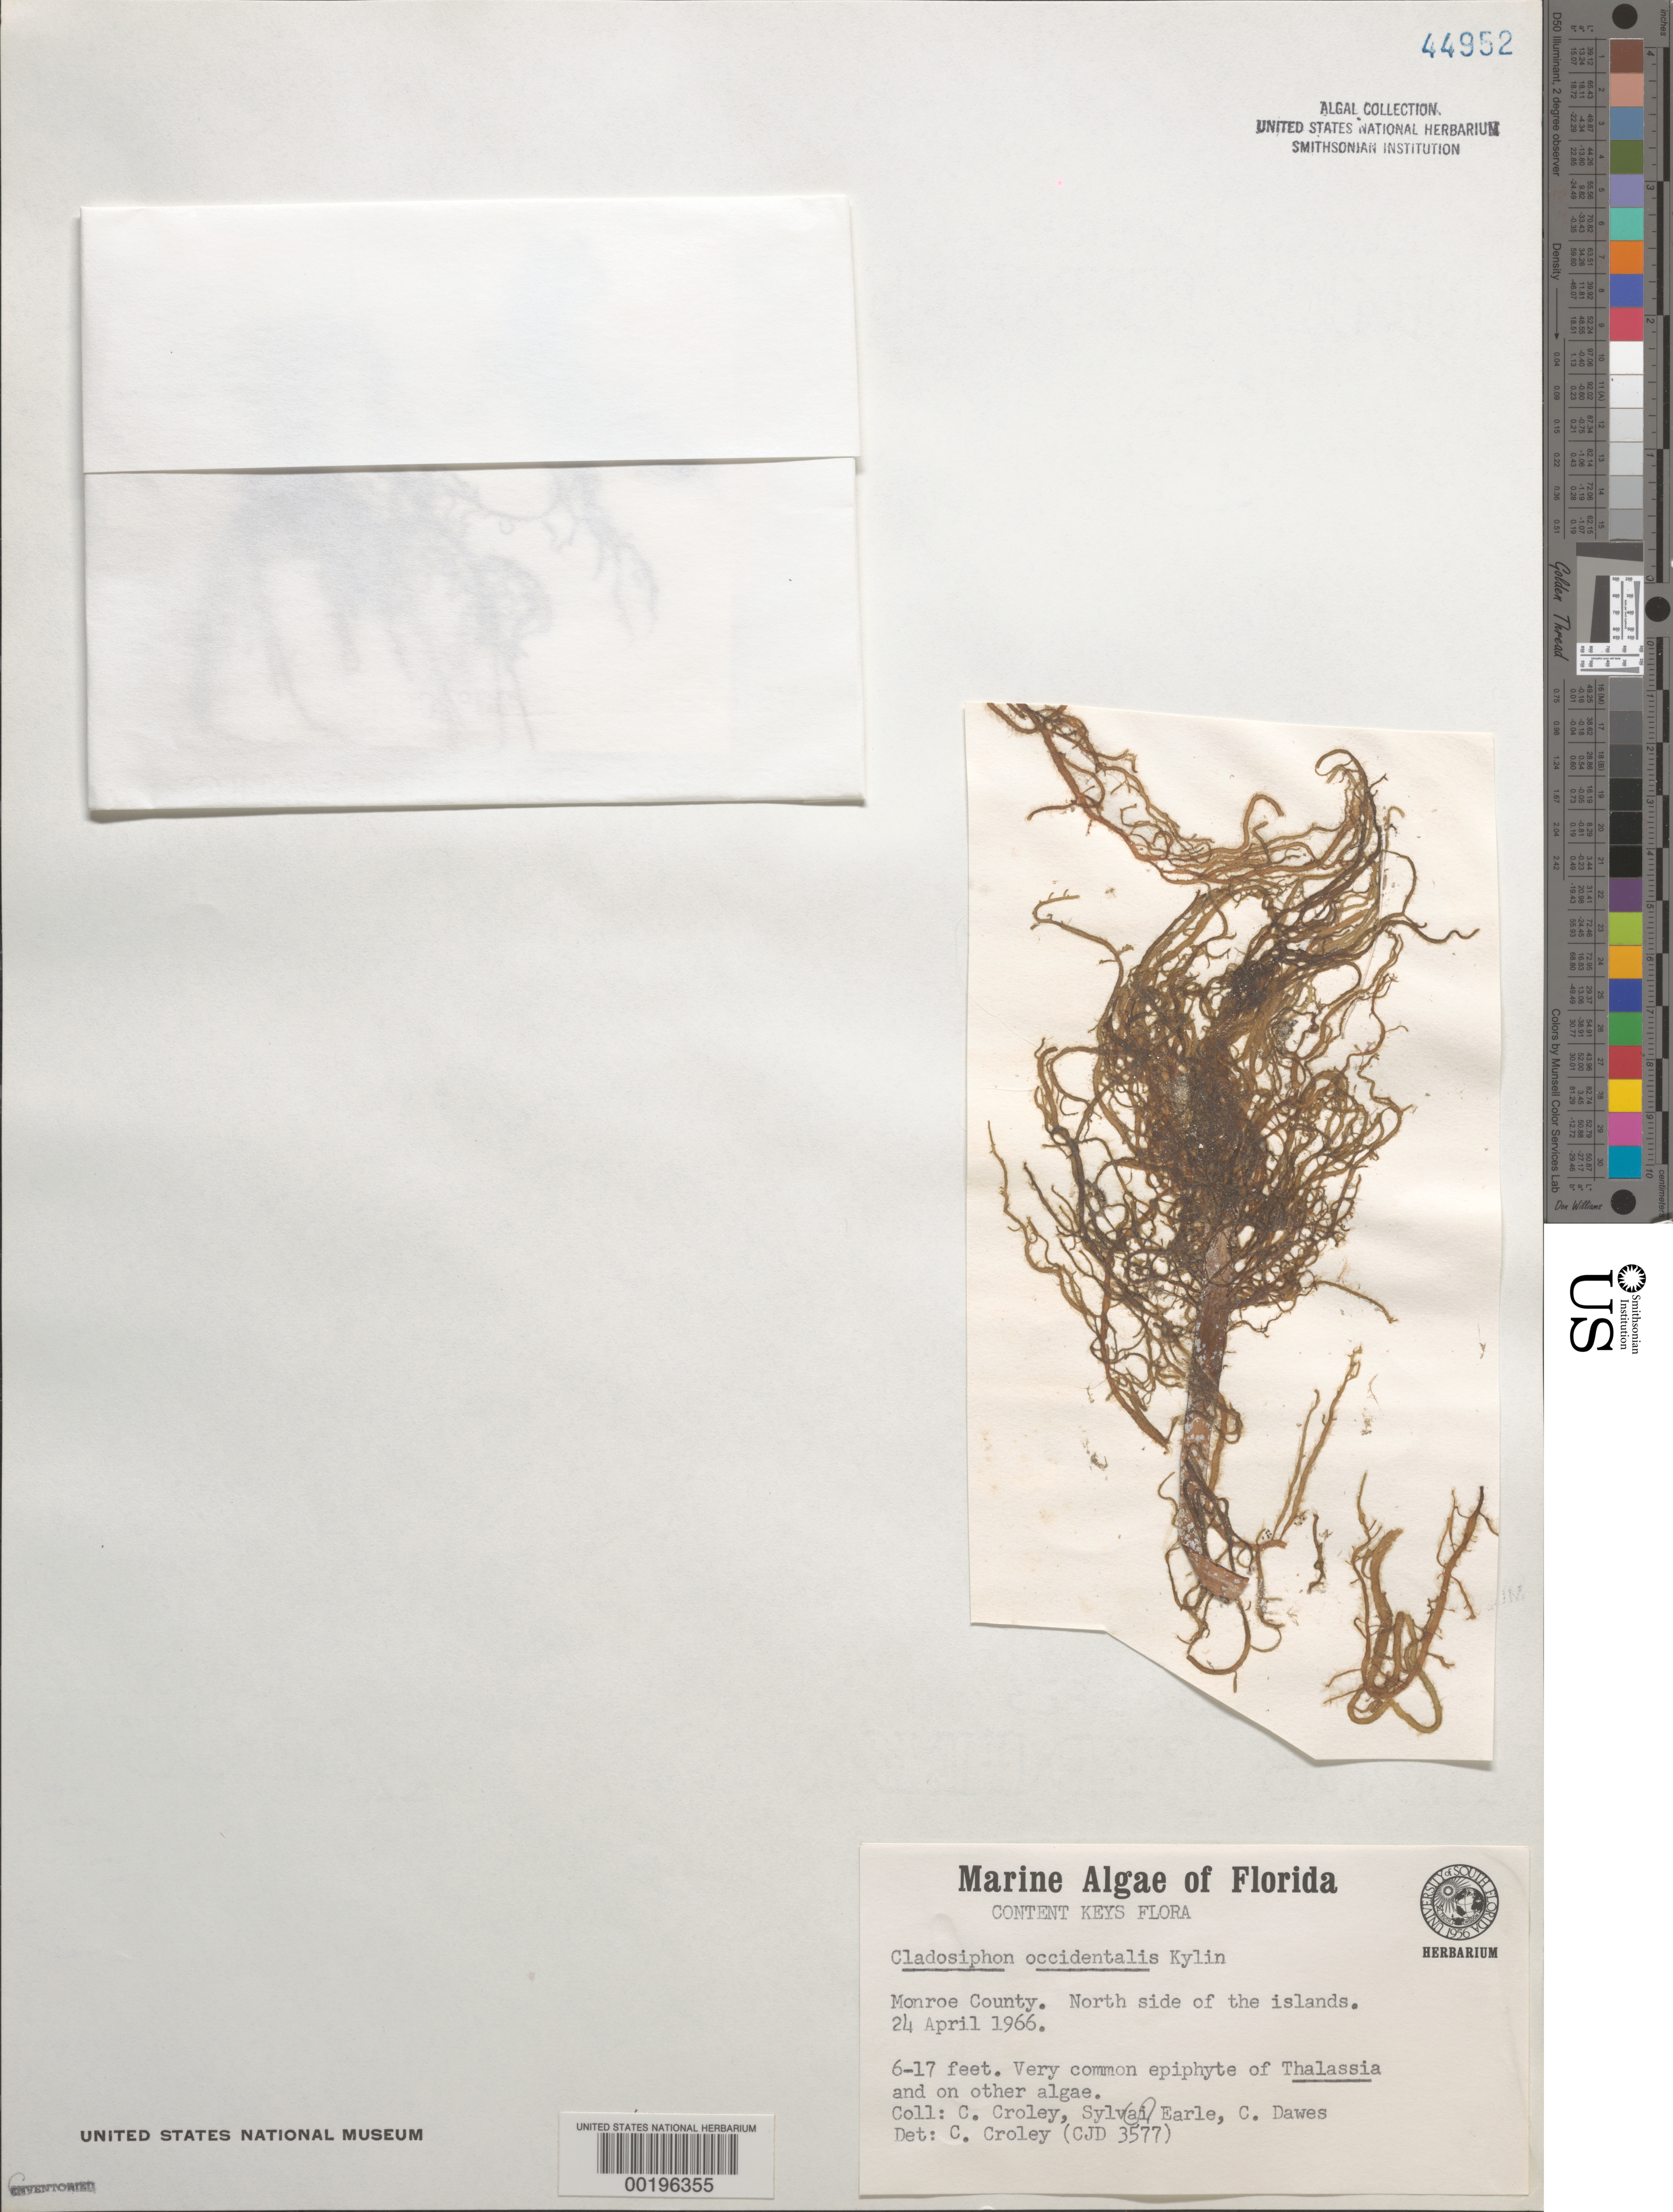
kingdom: Chromista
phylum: Ochrophyta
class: Phaeophyceae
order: Ectocarpales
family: Chordariaceae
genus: Cladosiphon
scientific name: Cladosiphon occidentalis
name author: Kylin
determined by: Croley, F. C.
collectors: F. C. Croley, S. A. Earle & C. Dawes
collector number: Cjd 3577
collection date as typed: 24 Apr 1966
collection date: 1966-04-24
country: United States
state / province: Florida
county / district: Monroe County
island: Content Keys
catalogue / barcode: US 44952